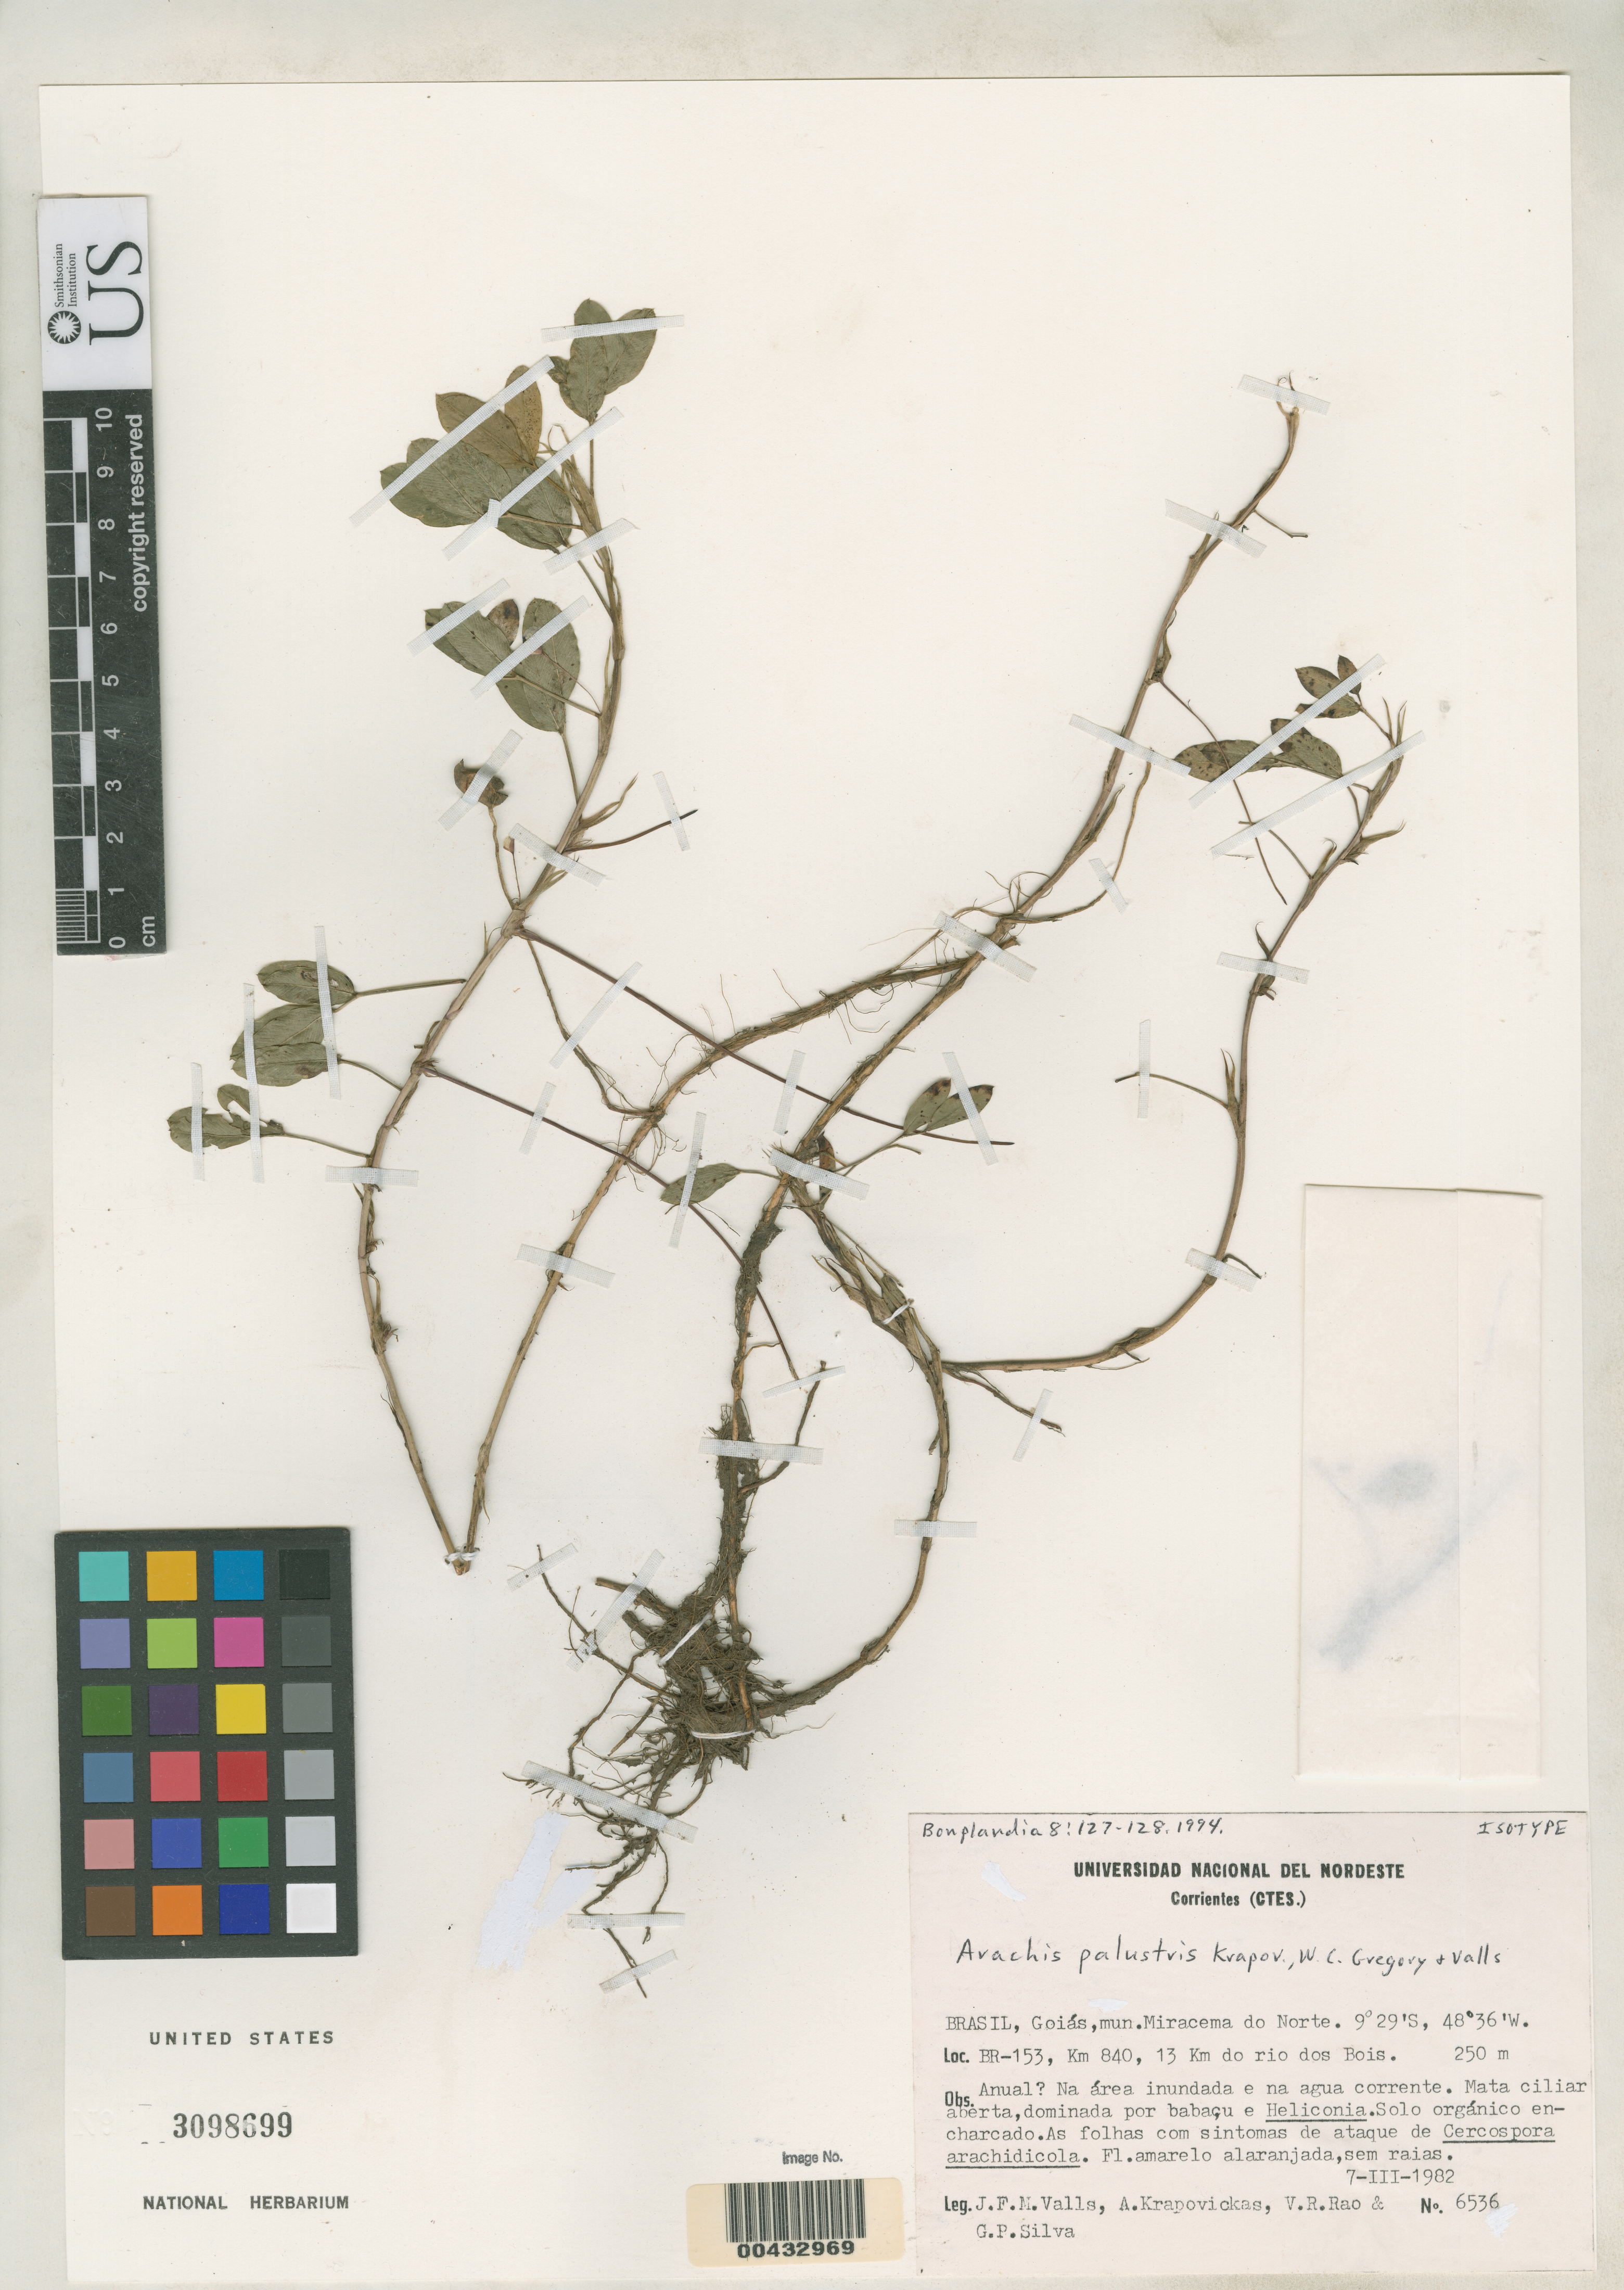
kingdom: Plantae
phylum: Tracheophyta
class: Magnoliopsida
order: Fabales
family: Fabaceae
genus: Arachis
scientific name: Arachis palustris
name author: Krapov. et al.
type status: Isotype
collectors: J. F. M. Valls, A. Krapovickas, V. Rao & G. Silva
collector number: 6536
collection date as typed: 07 Mar 1982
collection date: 1982-03-07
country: Brazil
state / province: Goiás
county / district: Miracema do Norte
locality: Br-153, km 840, 13 km do Rio dos Bois.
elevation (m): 250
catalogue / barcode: US 3098699